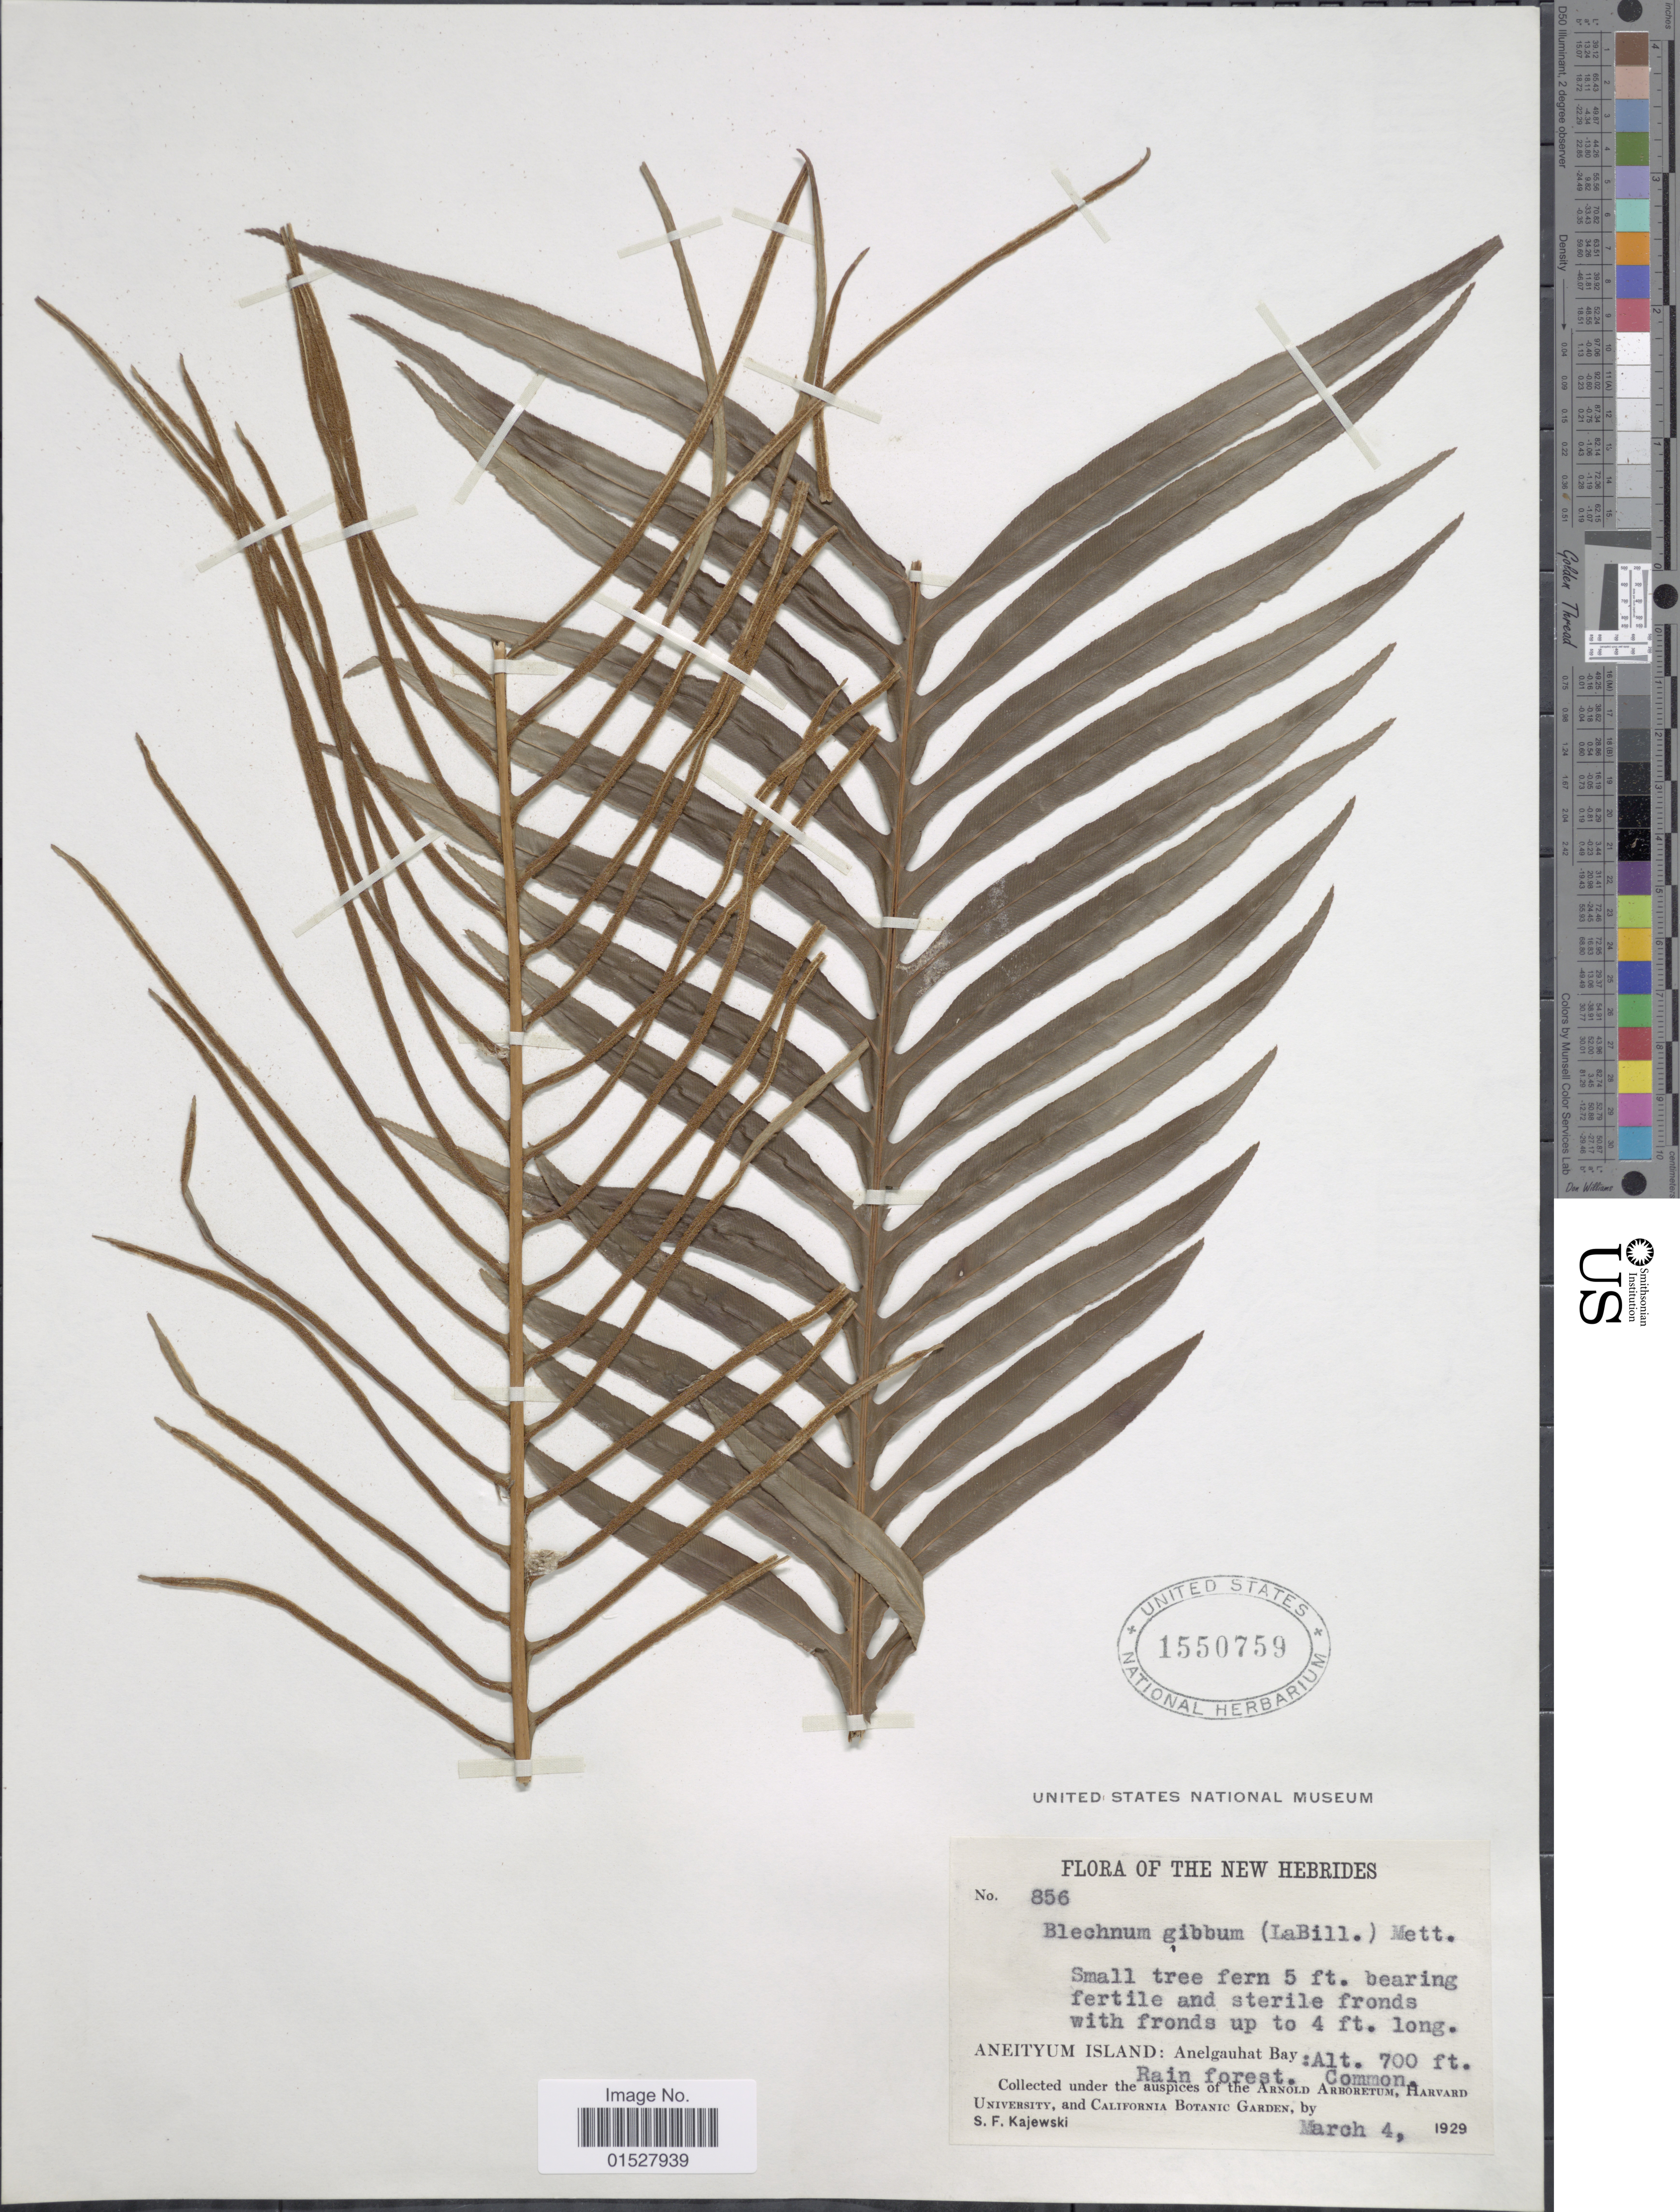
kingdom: Plantae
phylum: Tracheophyta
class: Polypodiopsida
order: Polypodiales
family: Blechnaceae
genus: Blechnum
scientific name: Blechnum gibbum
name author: (Labill.) Mett.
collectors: S. Kajewski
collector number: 856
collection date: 1929-03-04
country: Vanuatu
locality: New Hebrides, Aneityum Island: Anelgauhat Bay.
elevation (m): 213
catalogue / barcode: US 1550759